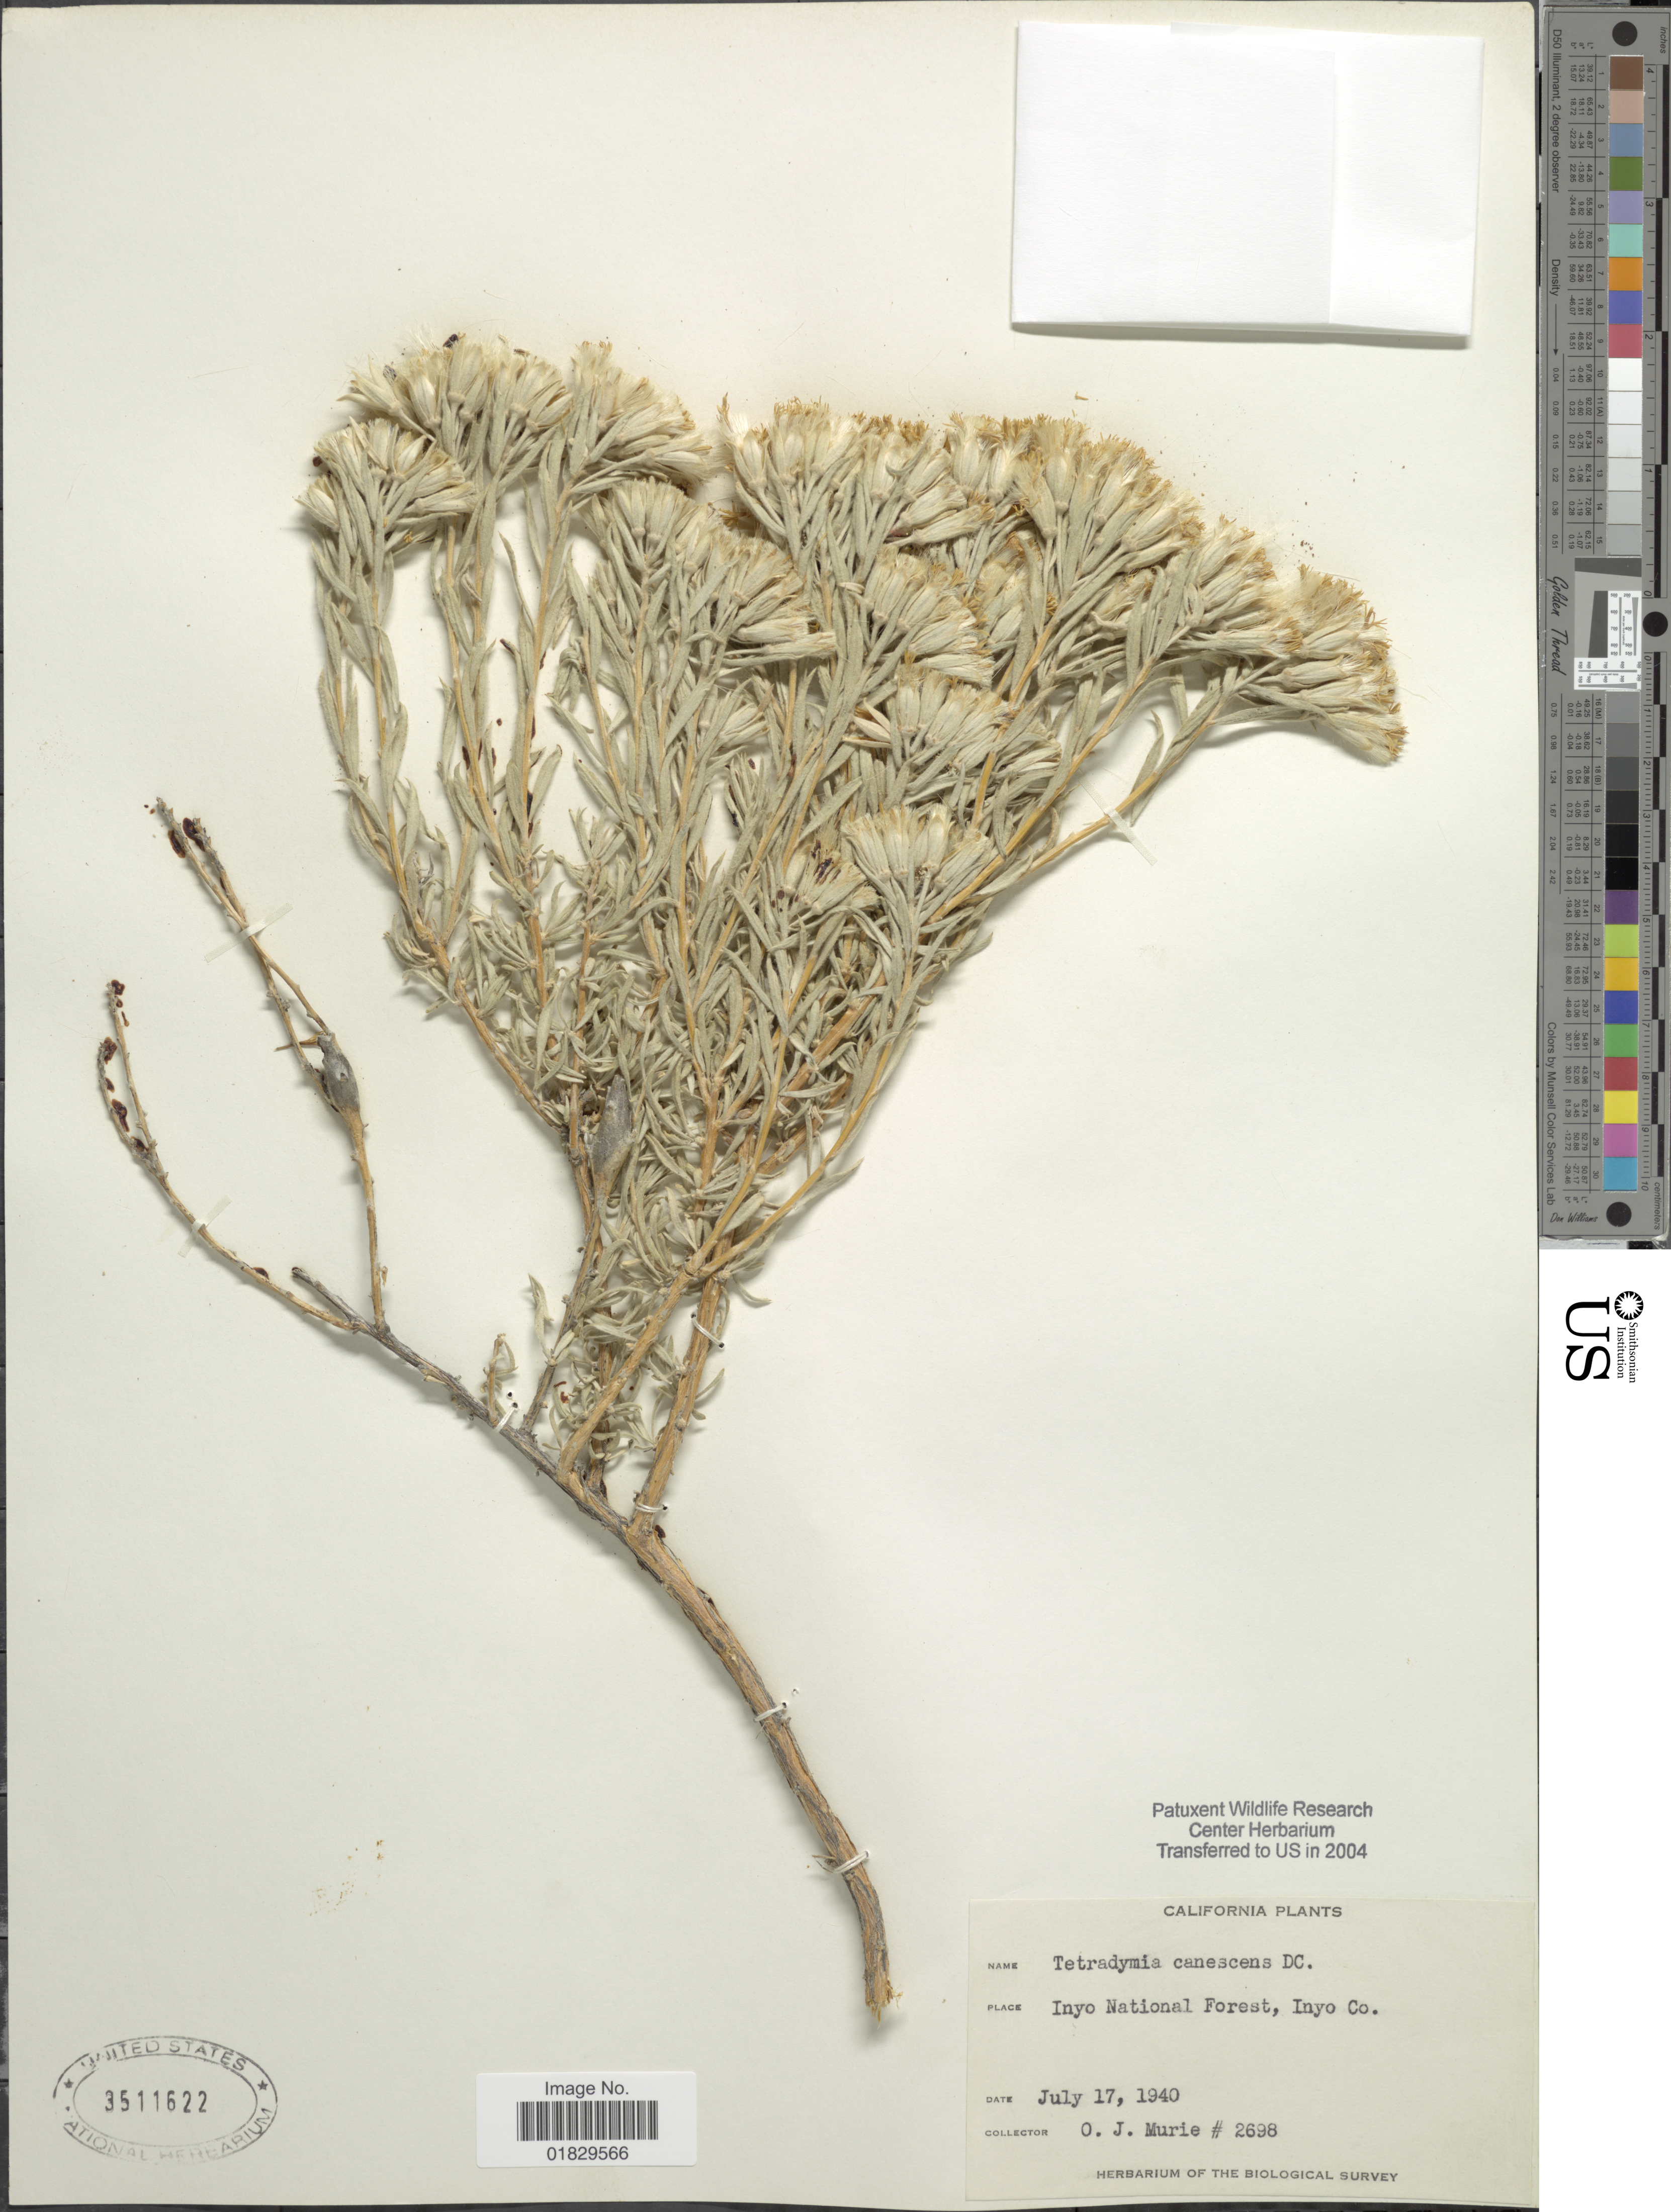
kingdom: Plantae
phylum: Tracheophyta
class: Magnoliopsida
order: Asterales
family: Asteraceae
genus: Tetradymia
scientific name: Tetradymia canescens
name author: DC.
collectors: O. Murie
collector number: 2698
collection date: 1940-07-17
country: United States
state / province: California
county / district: Inyo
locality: Inyo National Forest, Inyo Co.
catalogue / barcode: US 3511622